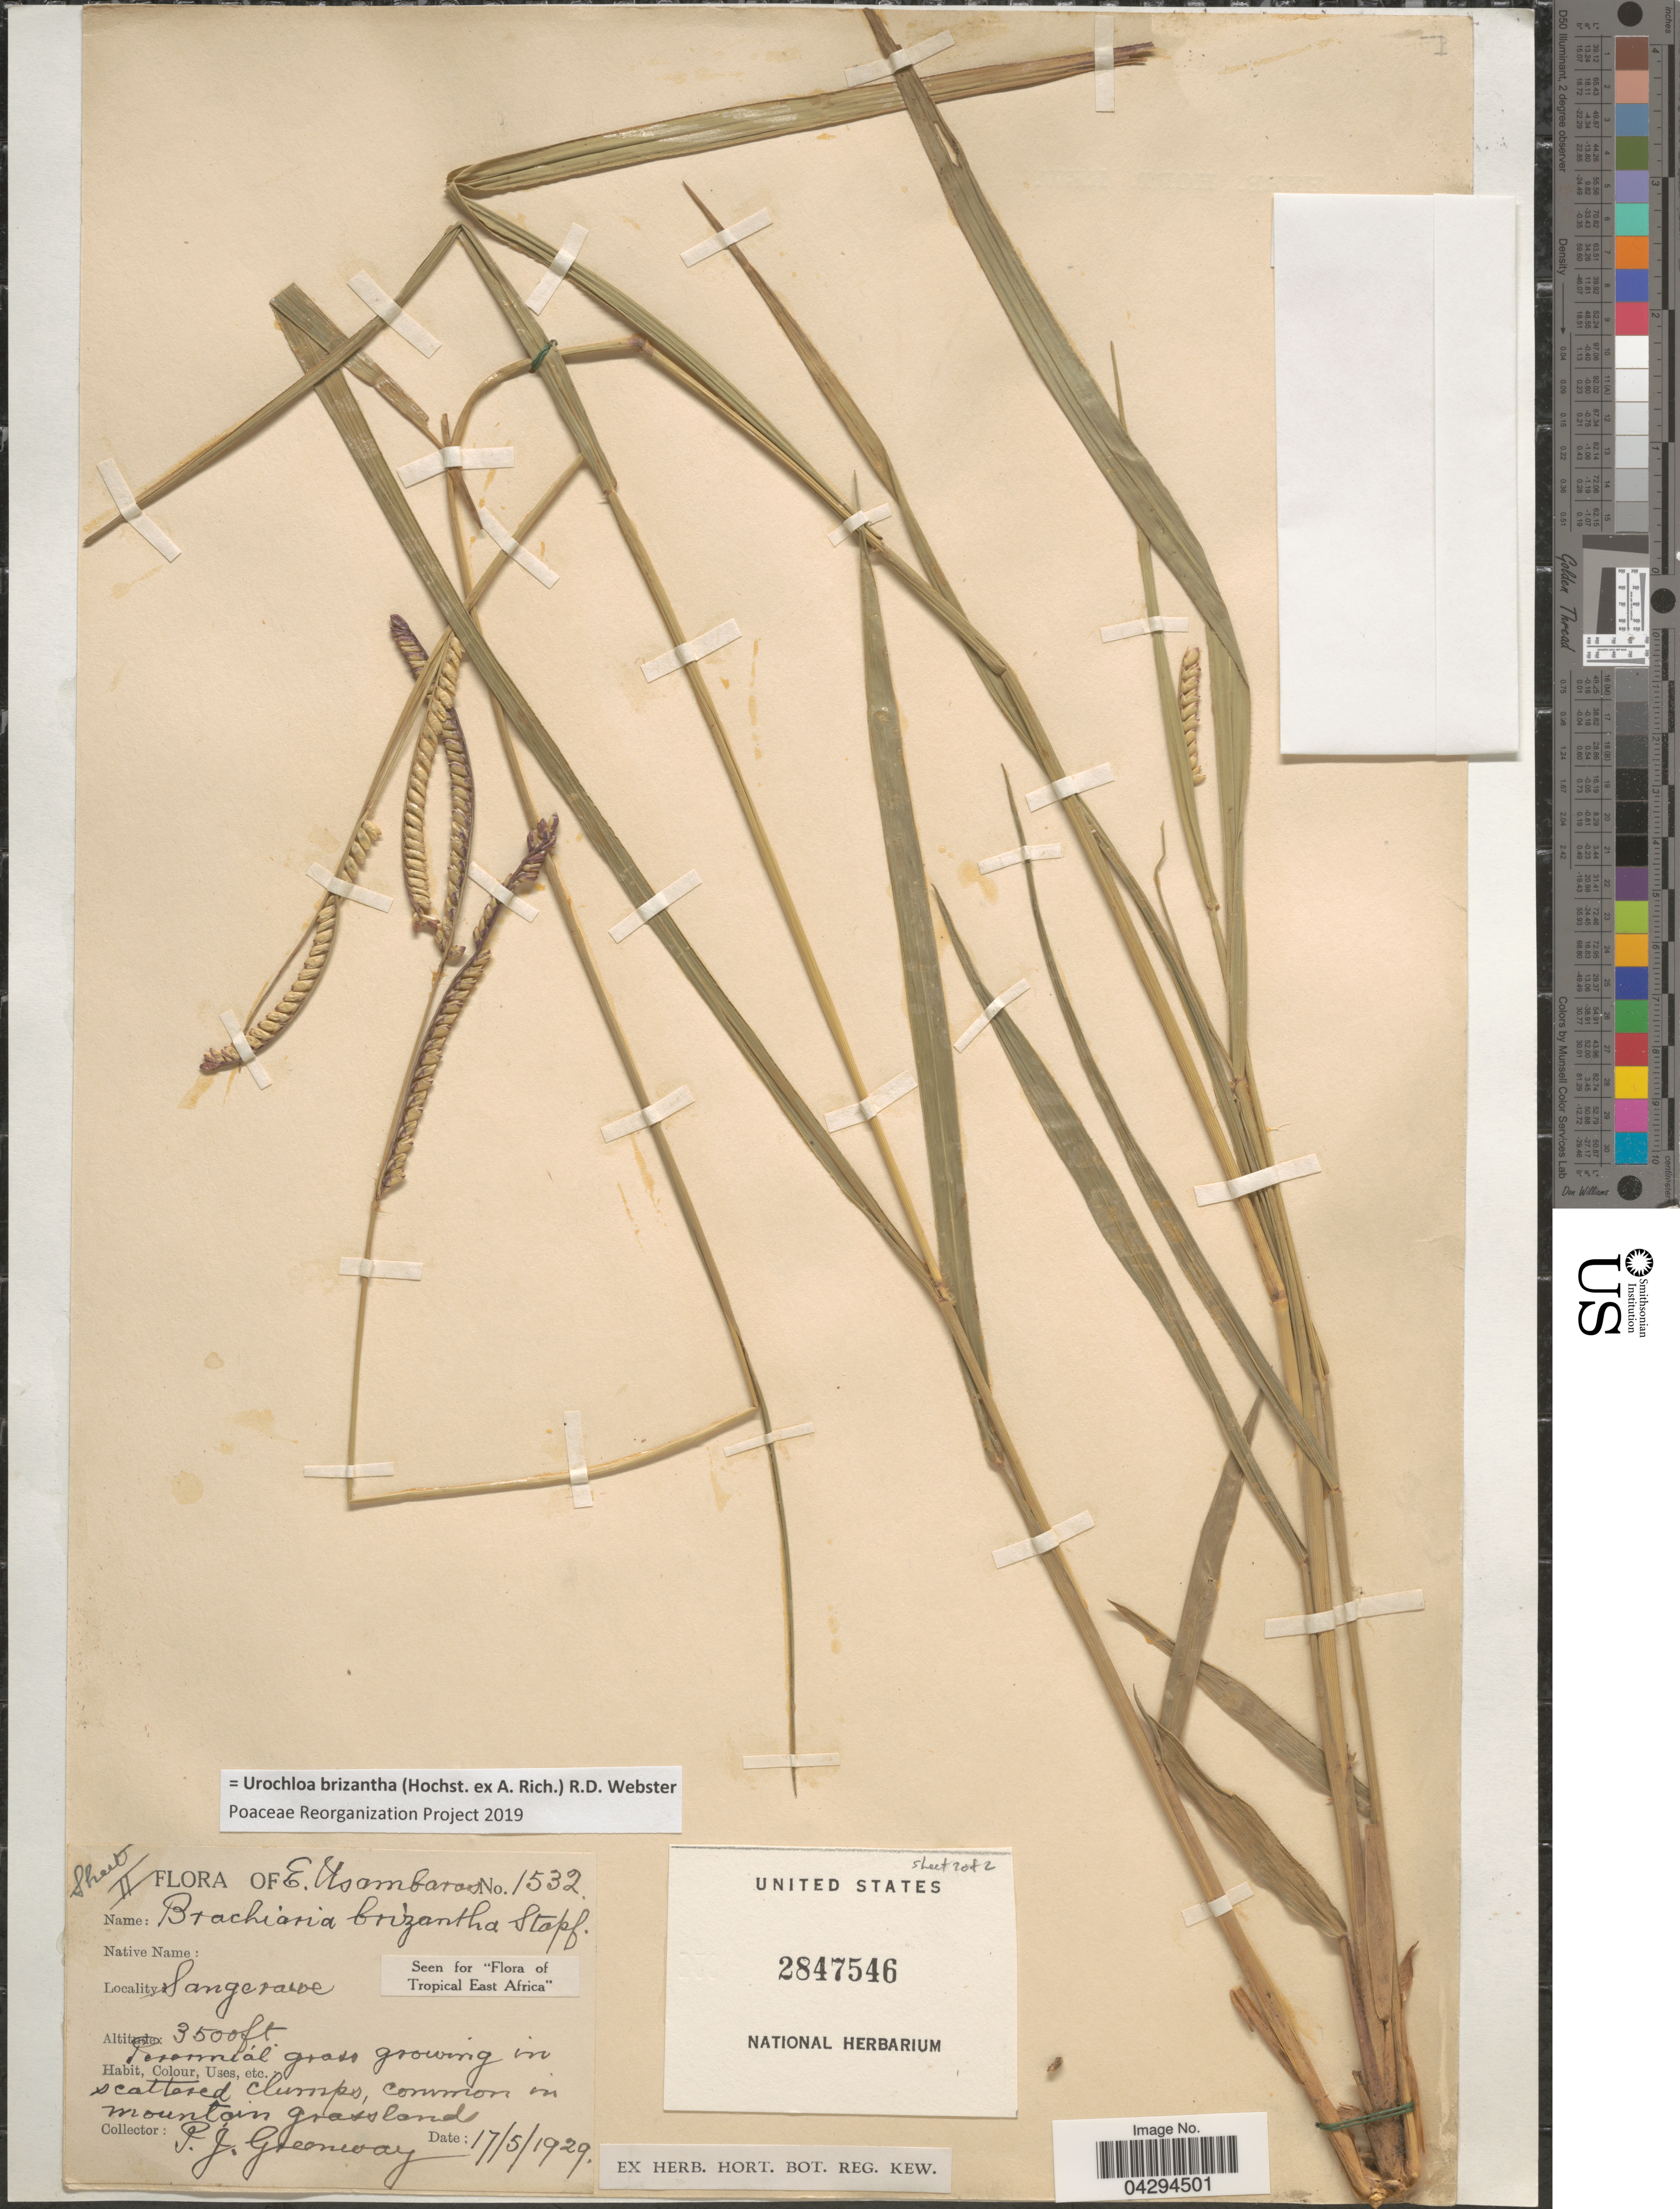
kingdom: Plantae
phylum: Tracheophyta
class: Liliopsida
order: Poales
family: Poaceae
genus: Urochloa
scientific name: Urochloa brizantha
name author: (Hochst. ex A. Rich.) R.D. Webster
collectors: P. J. Greenway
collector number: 1532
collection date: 1929-05-17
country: Tanzania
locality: E. Usambaras. Sangerawe.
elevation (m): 1067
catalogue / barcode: US 2847546